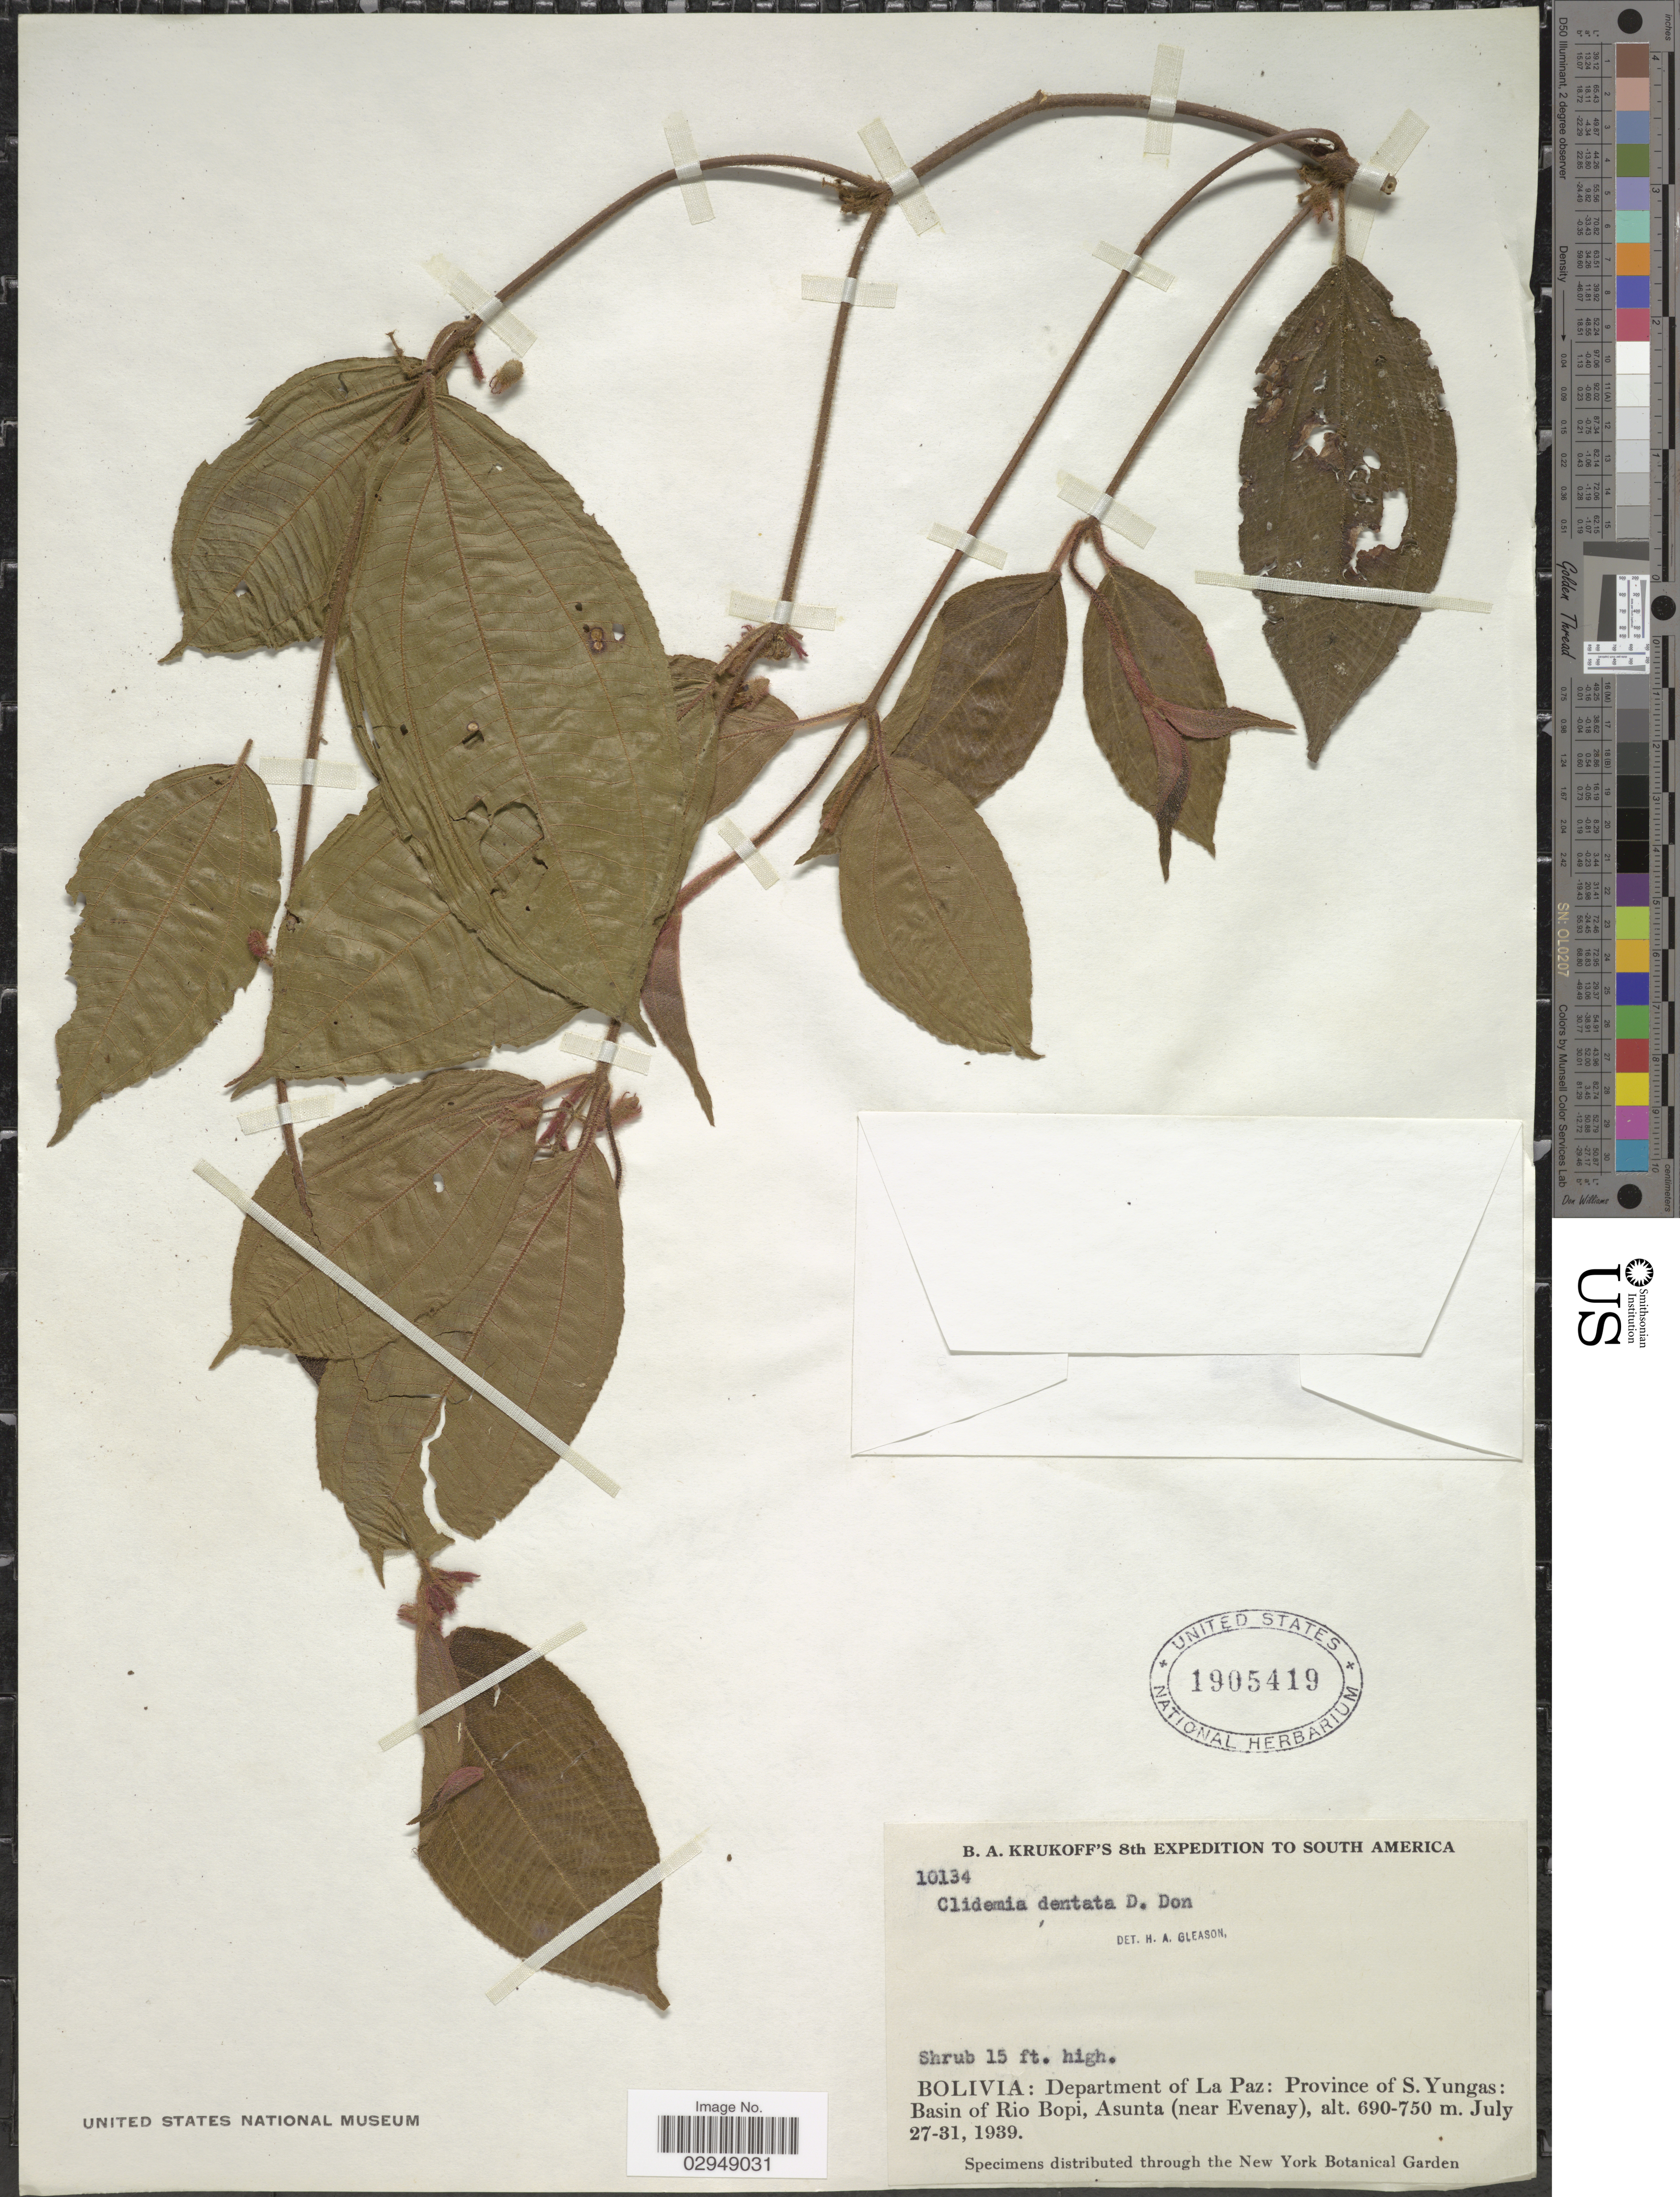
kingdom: Plantae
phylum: Tracheophyta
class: Magnoliopsida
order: Myrtales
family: Melastomataceae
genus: Clidemia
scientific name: Clidemia dentata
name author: D. Don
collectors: B. A. Krukoff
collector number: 10134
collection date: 1939-07-27/1939-07-31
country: Bolivia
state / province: La Paz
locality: Department of La Paz: Province of S. Yungas: Basin of Rio Bopi, Asunta (near Evenay).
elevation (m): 690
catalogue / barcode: US 1905419